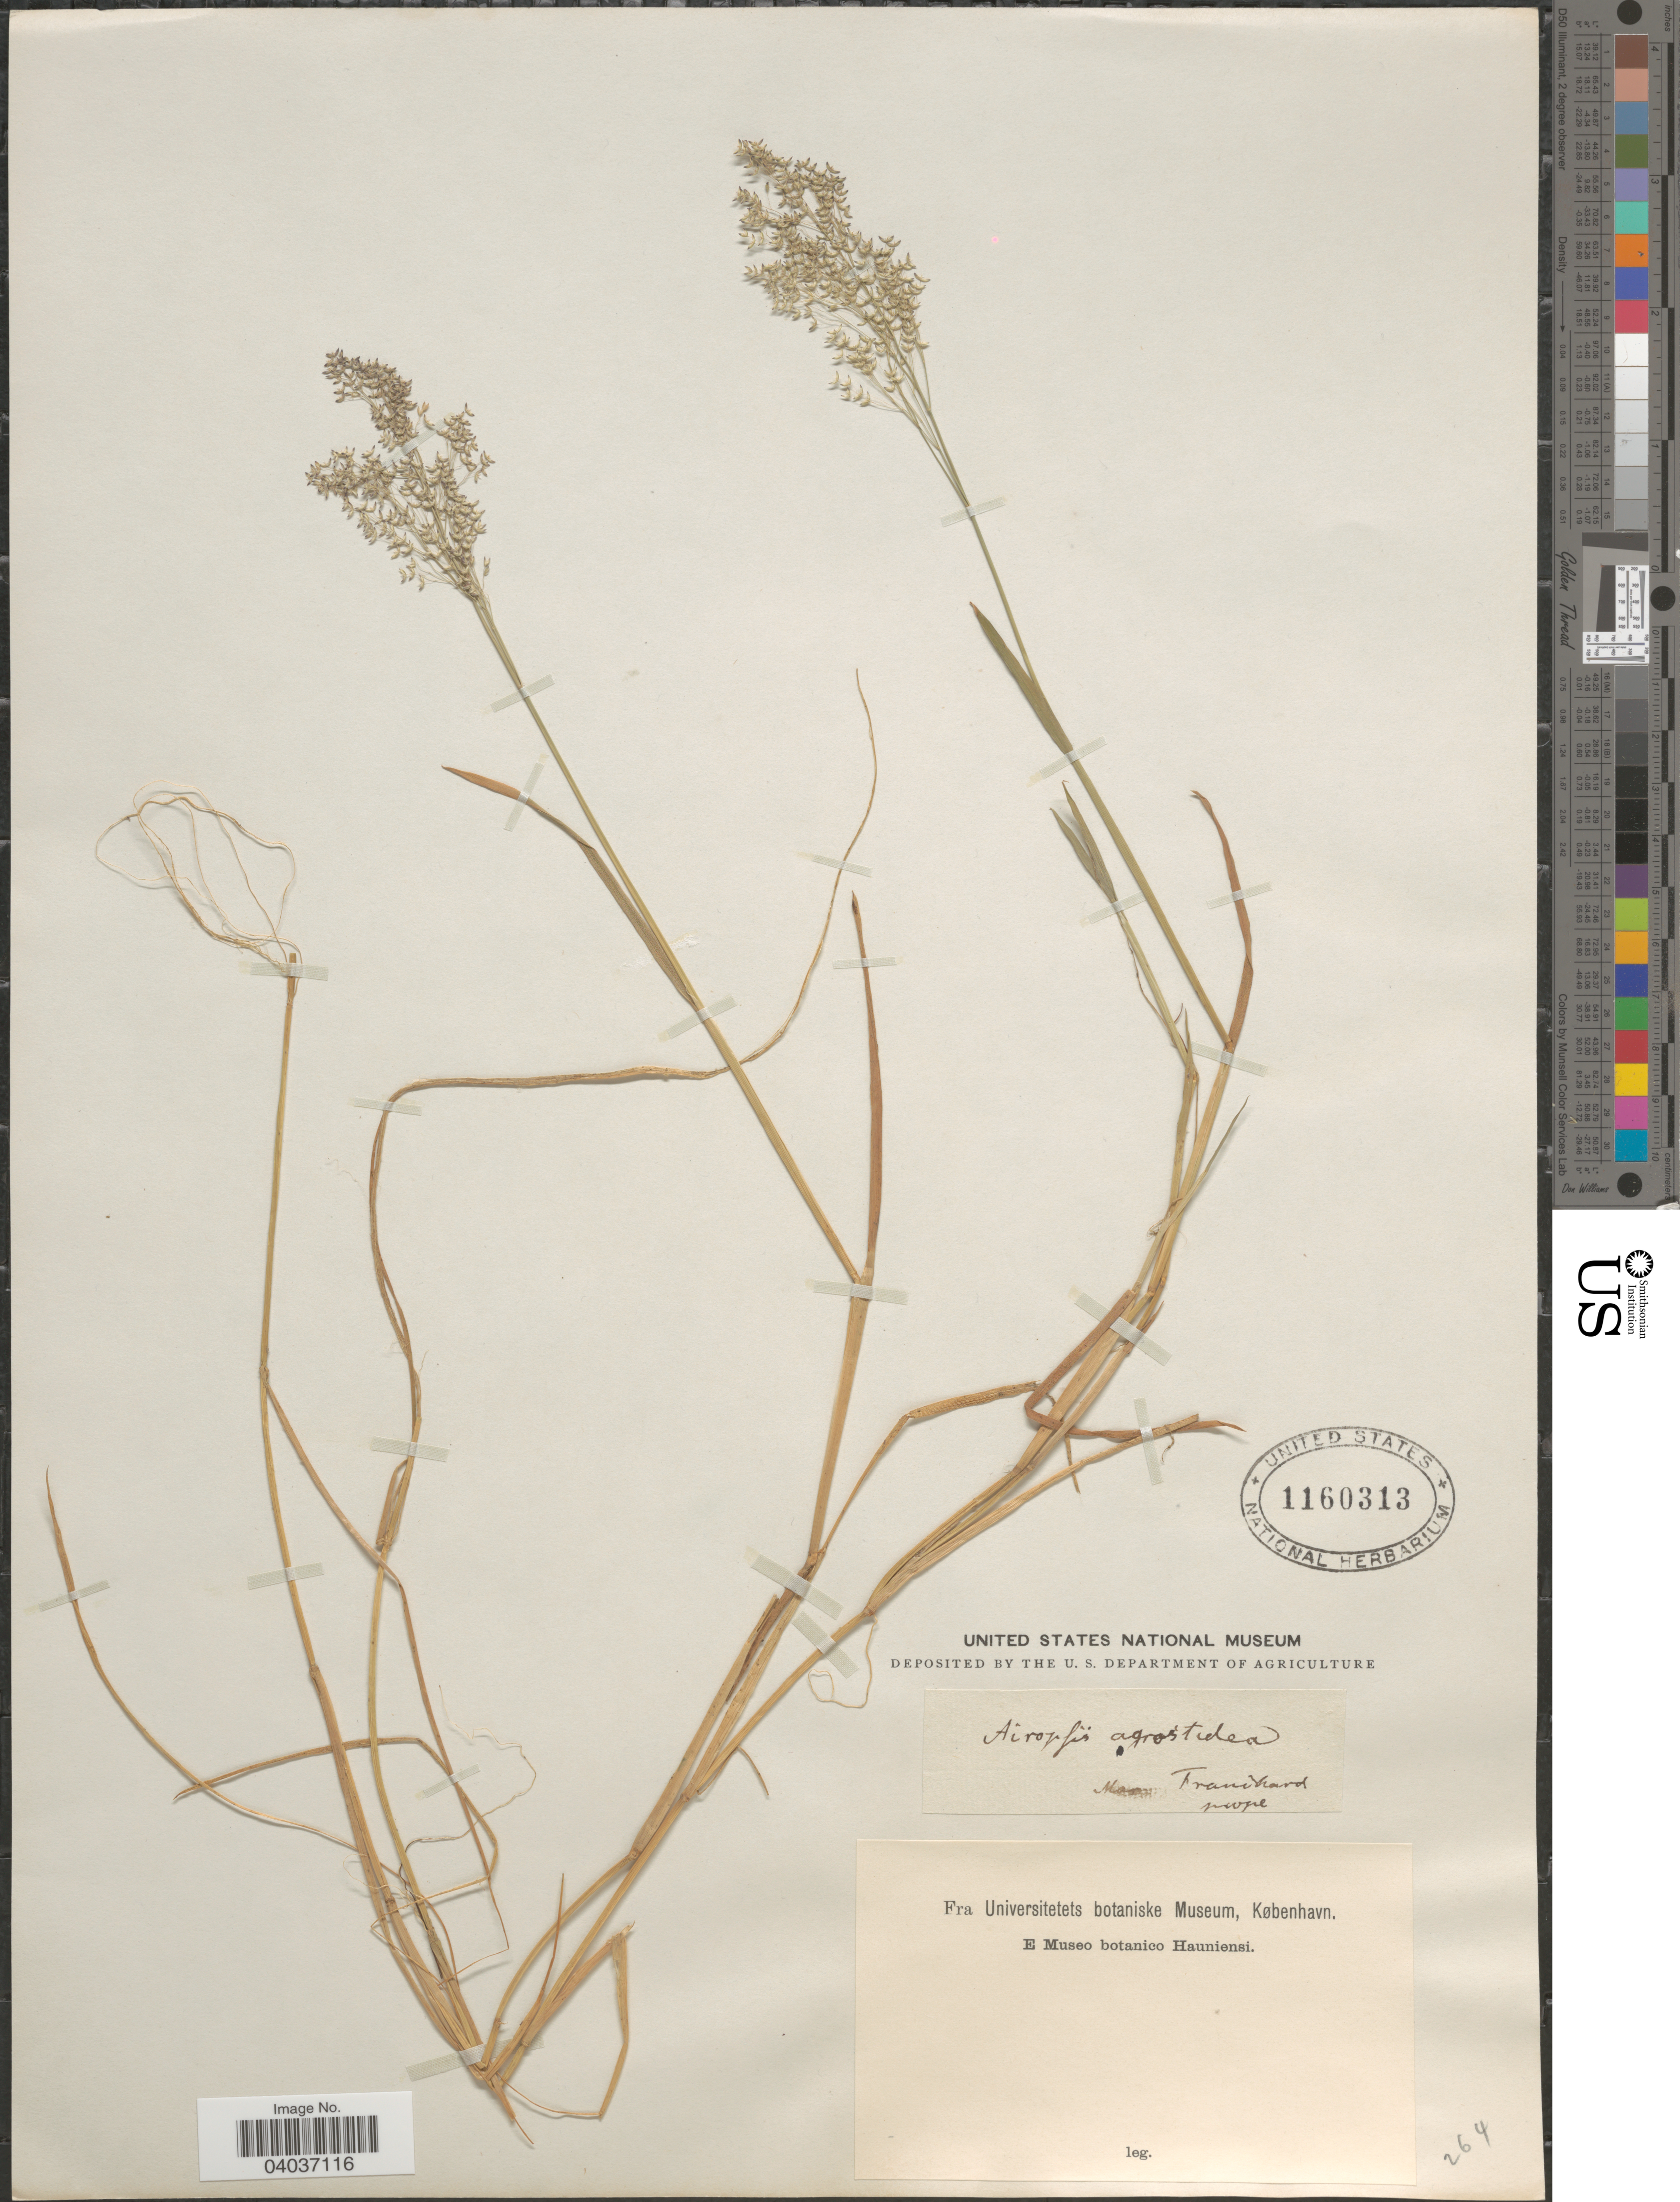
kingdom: Plantae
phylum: Tracheophyta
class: Liliopsida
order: Poales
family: Poaceae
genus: Molineriella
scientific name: Molineriella sp.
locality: Transhard [interpreted] prope.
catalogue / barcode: US 1160313